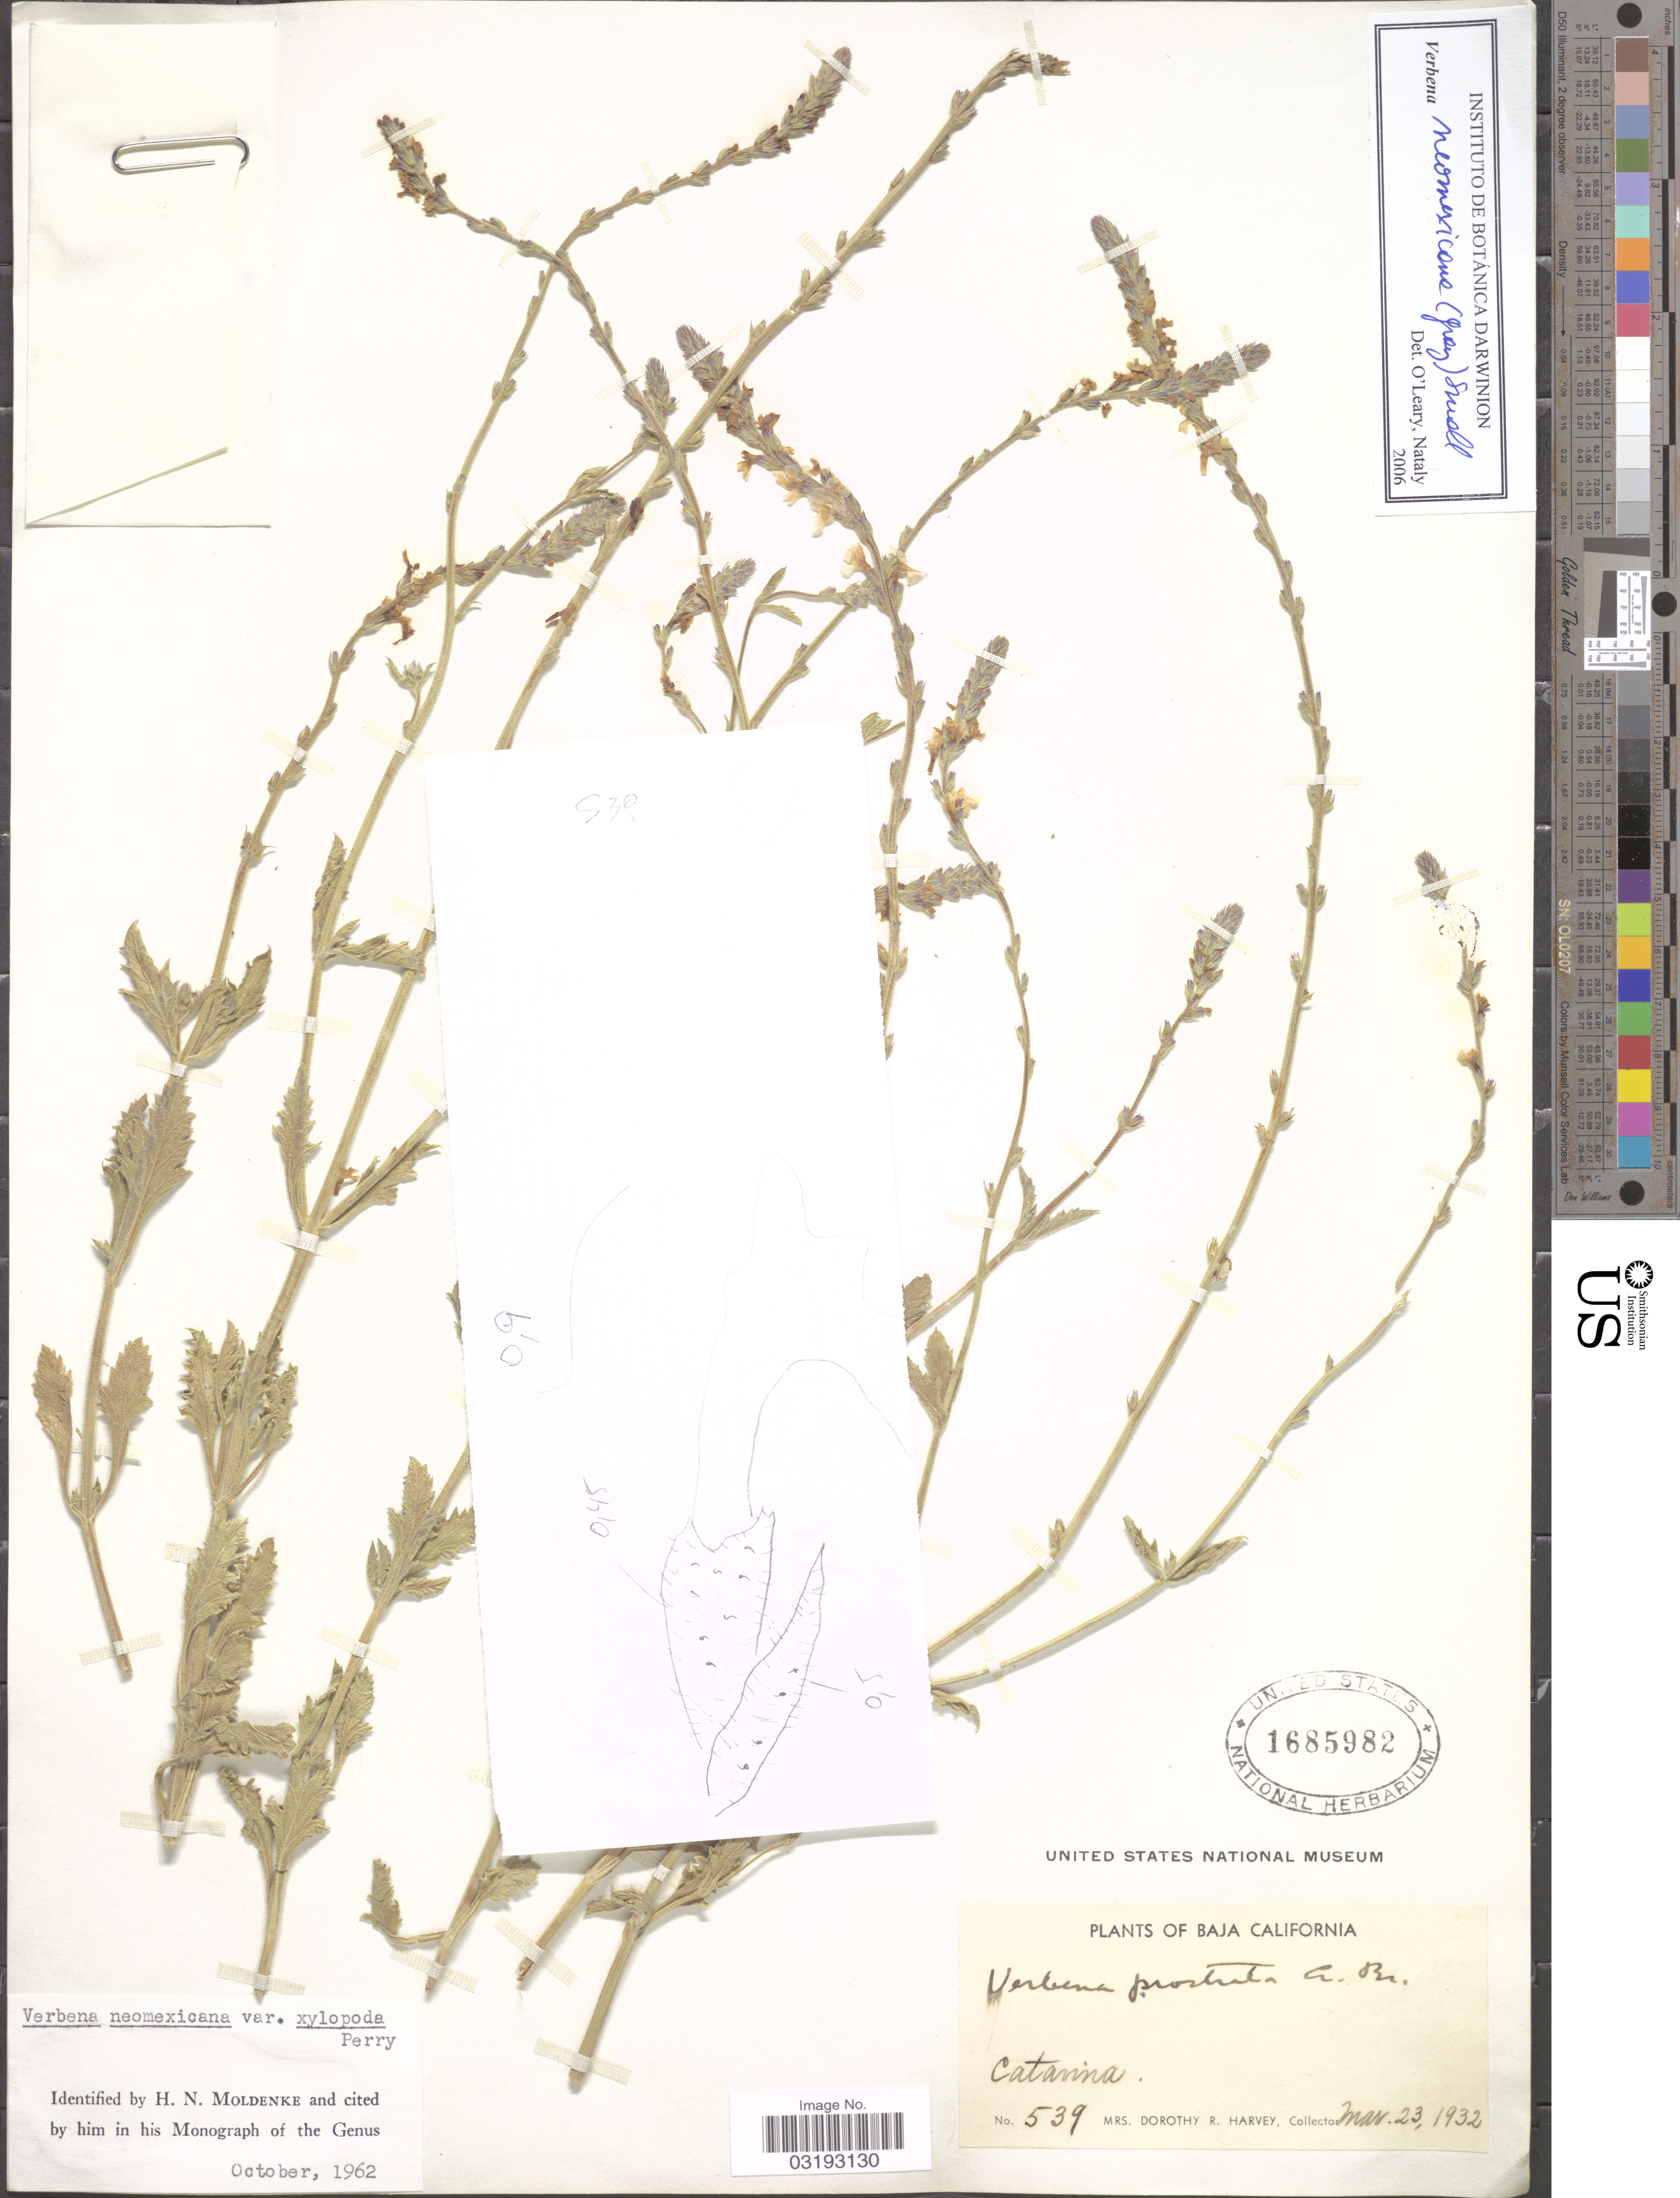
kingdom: Plantae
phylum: Tracheophyta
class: Magnoliopsida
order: Lamiales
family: Verbenaceae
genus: Verbena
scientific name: Verbena neomexicana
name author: (A. Gray) Small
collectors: Harvey, Mrs. D. R.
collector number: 539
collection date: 1932-03-23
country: Mexico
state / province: Baja California Norte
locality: Catarina.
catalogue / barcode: US 1685982